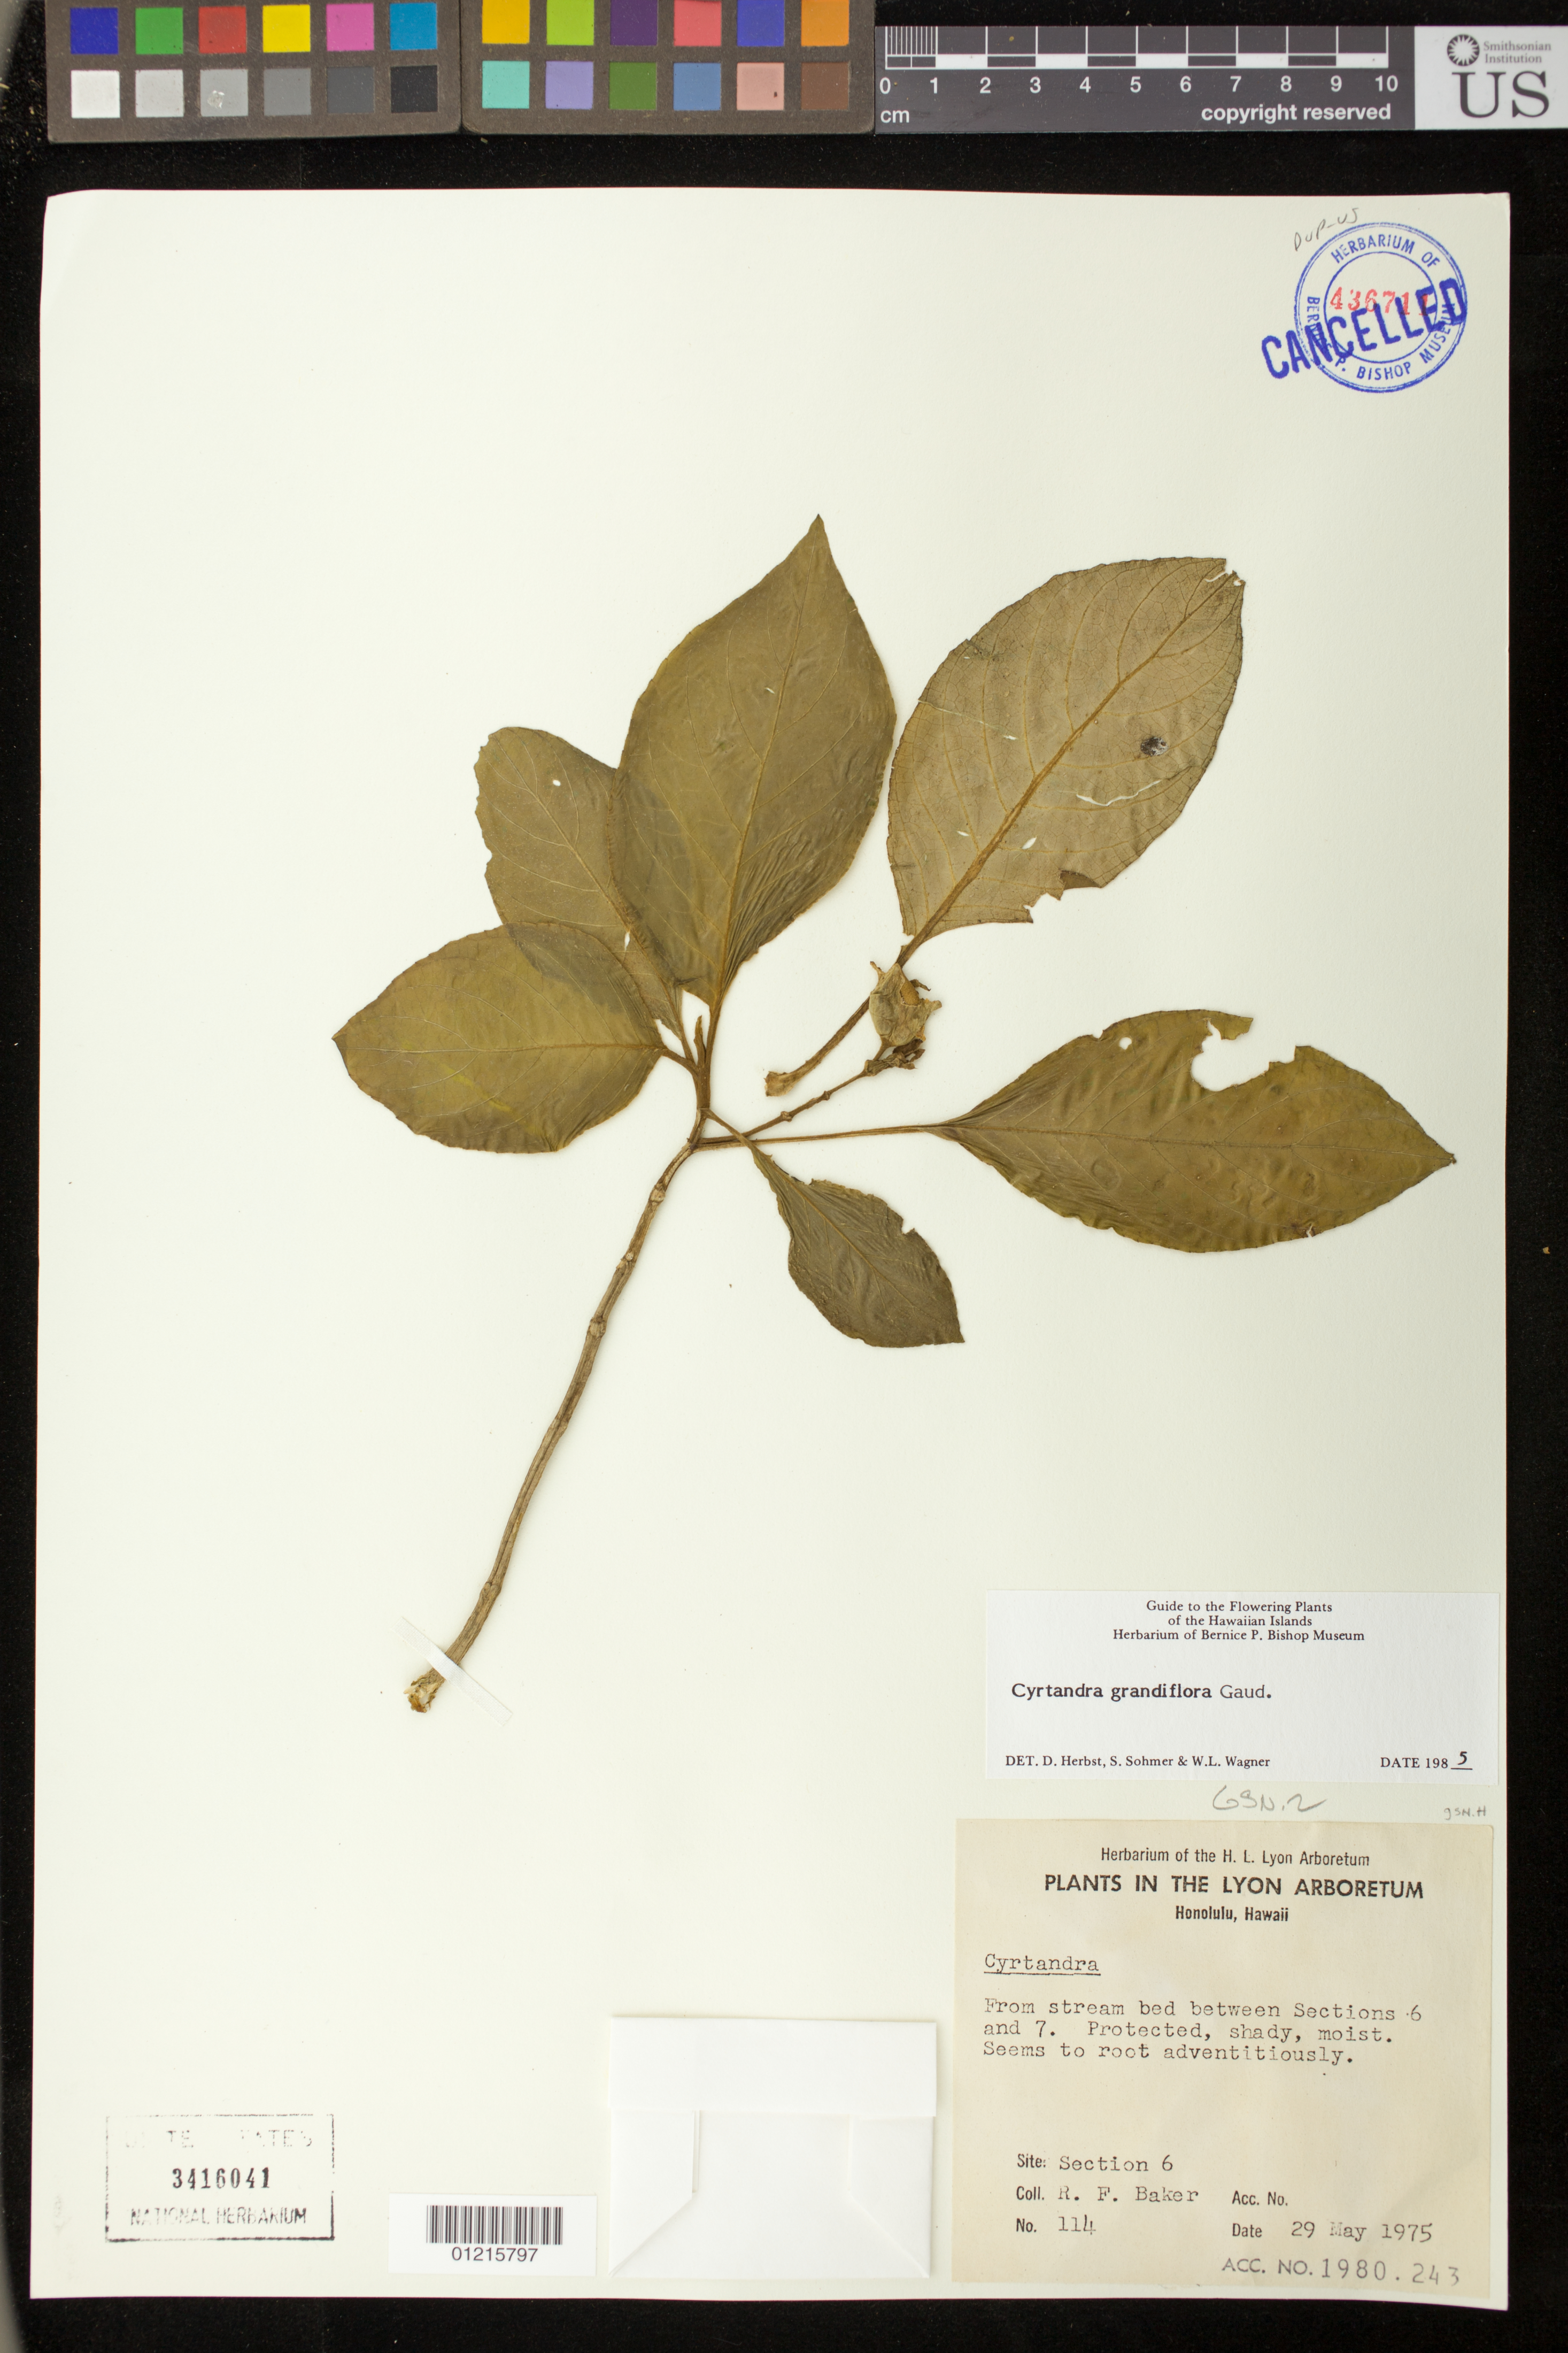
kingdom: Plantae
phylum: Tracheophyta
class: Magnoliopsida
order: Lamiales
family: Gesneriaceae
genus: Cyrtandra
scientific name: Cyrtandra grandiflora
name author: Gaudich.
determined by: Herbst, D. R.; Sohmer, S. H.; Wagner, W. L.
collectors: R. F. Baker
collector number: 114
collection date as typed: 29 May 1975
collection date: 1975-05-29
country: United States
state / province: Hawaii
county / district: Honolulu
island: Oahu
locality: Lyon Arboretum, from stream bed between sections 6 and 7.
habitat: Shady, moist stream bed.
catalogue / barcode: US 3416041